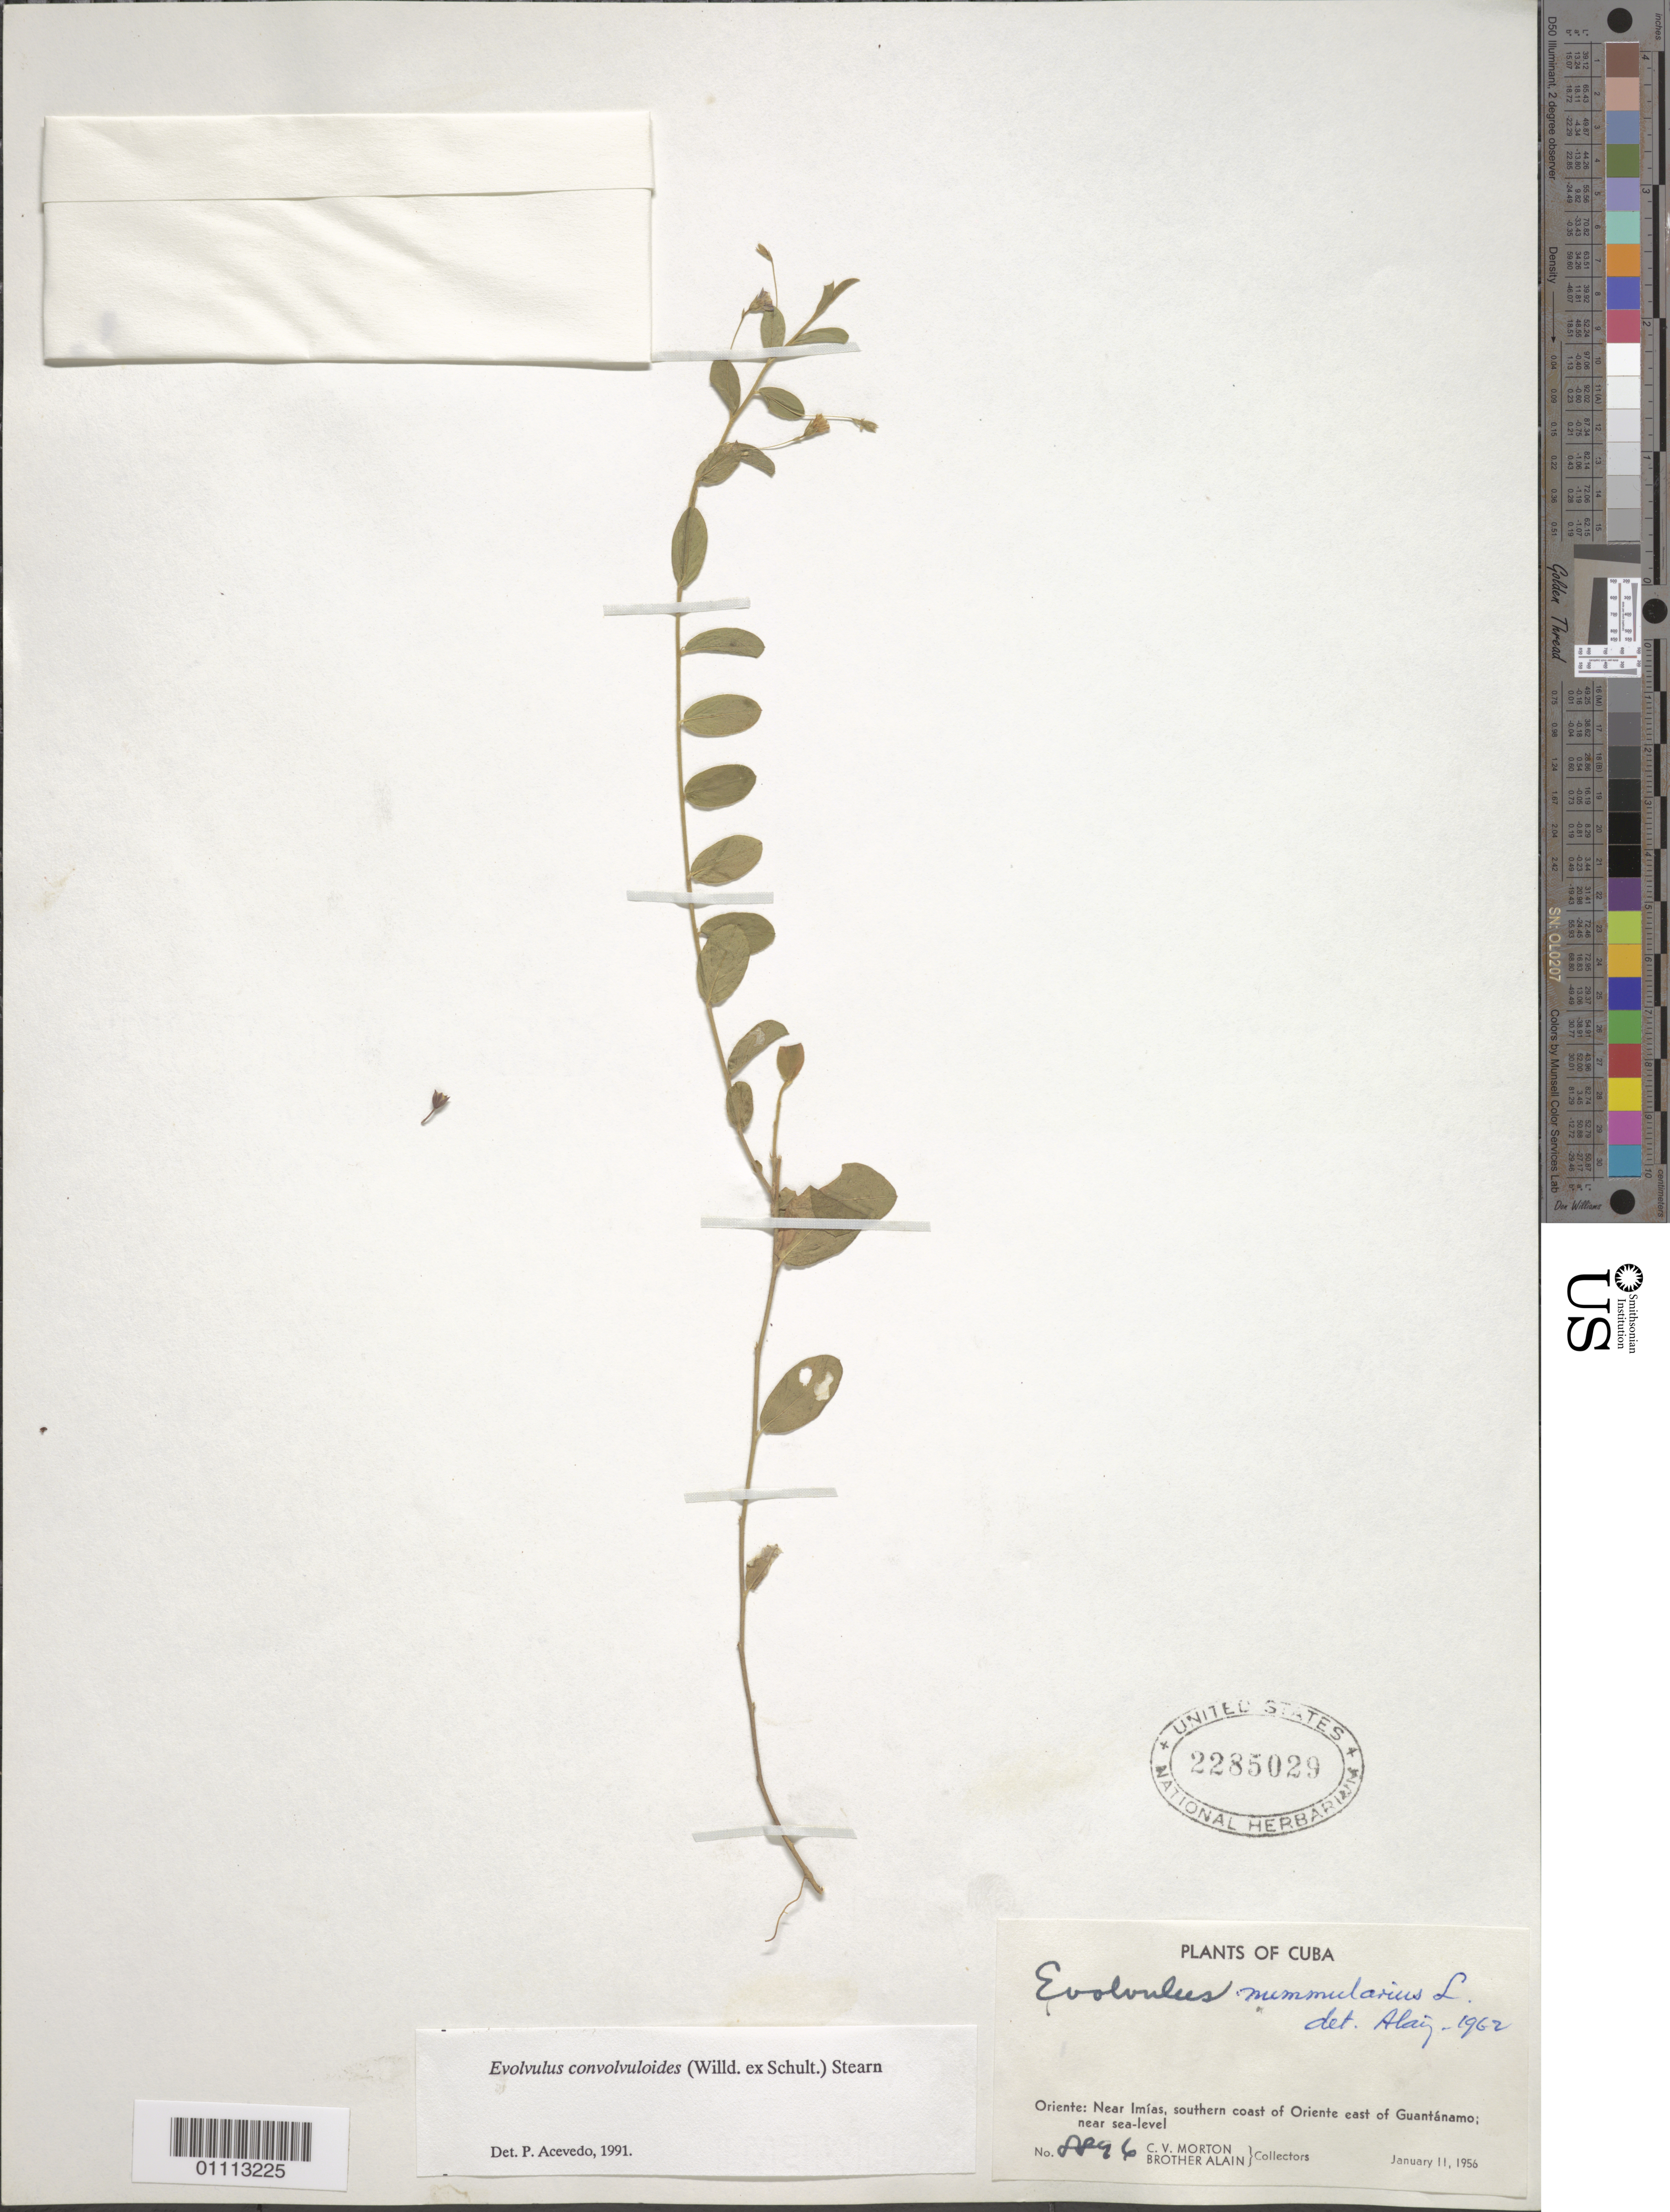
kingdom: Plantae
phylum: Tracheophyta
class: Magnoliopsida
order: Solanales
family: Convolvulaceae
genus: Evolvulus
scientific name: Evolvulus convolvuloides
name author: (Willd. ex Schult.) Stearn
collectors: C. V. Morton & A. H. Liogier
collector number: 8896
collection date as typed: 11 Jan 1956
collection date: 1956-01-11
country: Cuba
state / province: Guantanamo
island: Cuba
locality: Near Imias, southern coast of Oriente E of Guantánamo; near sea level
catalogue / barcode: US 2285029